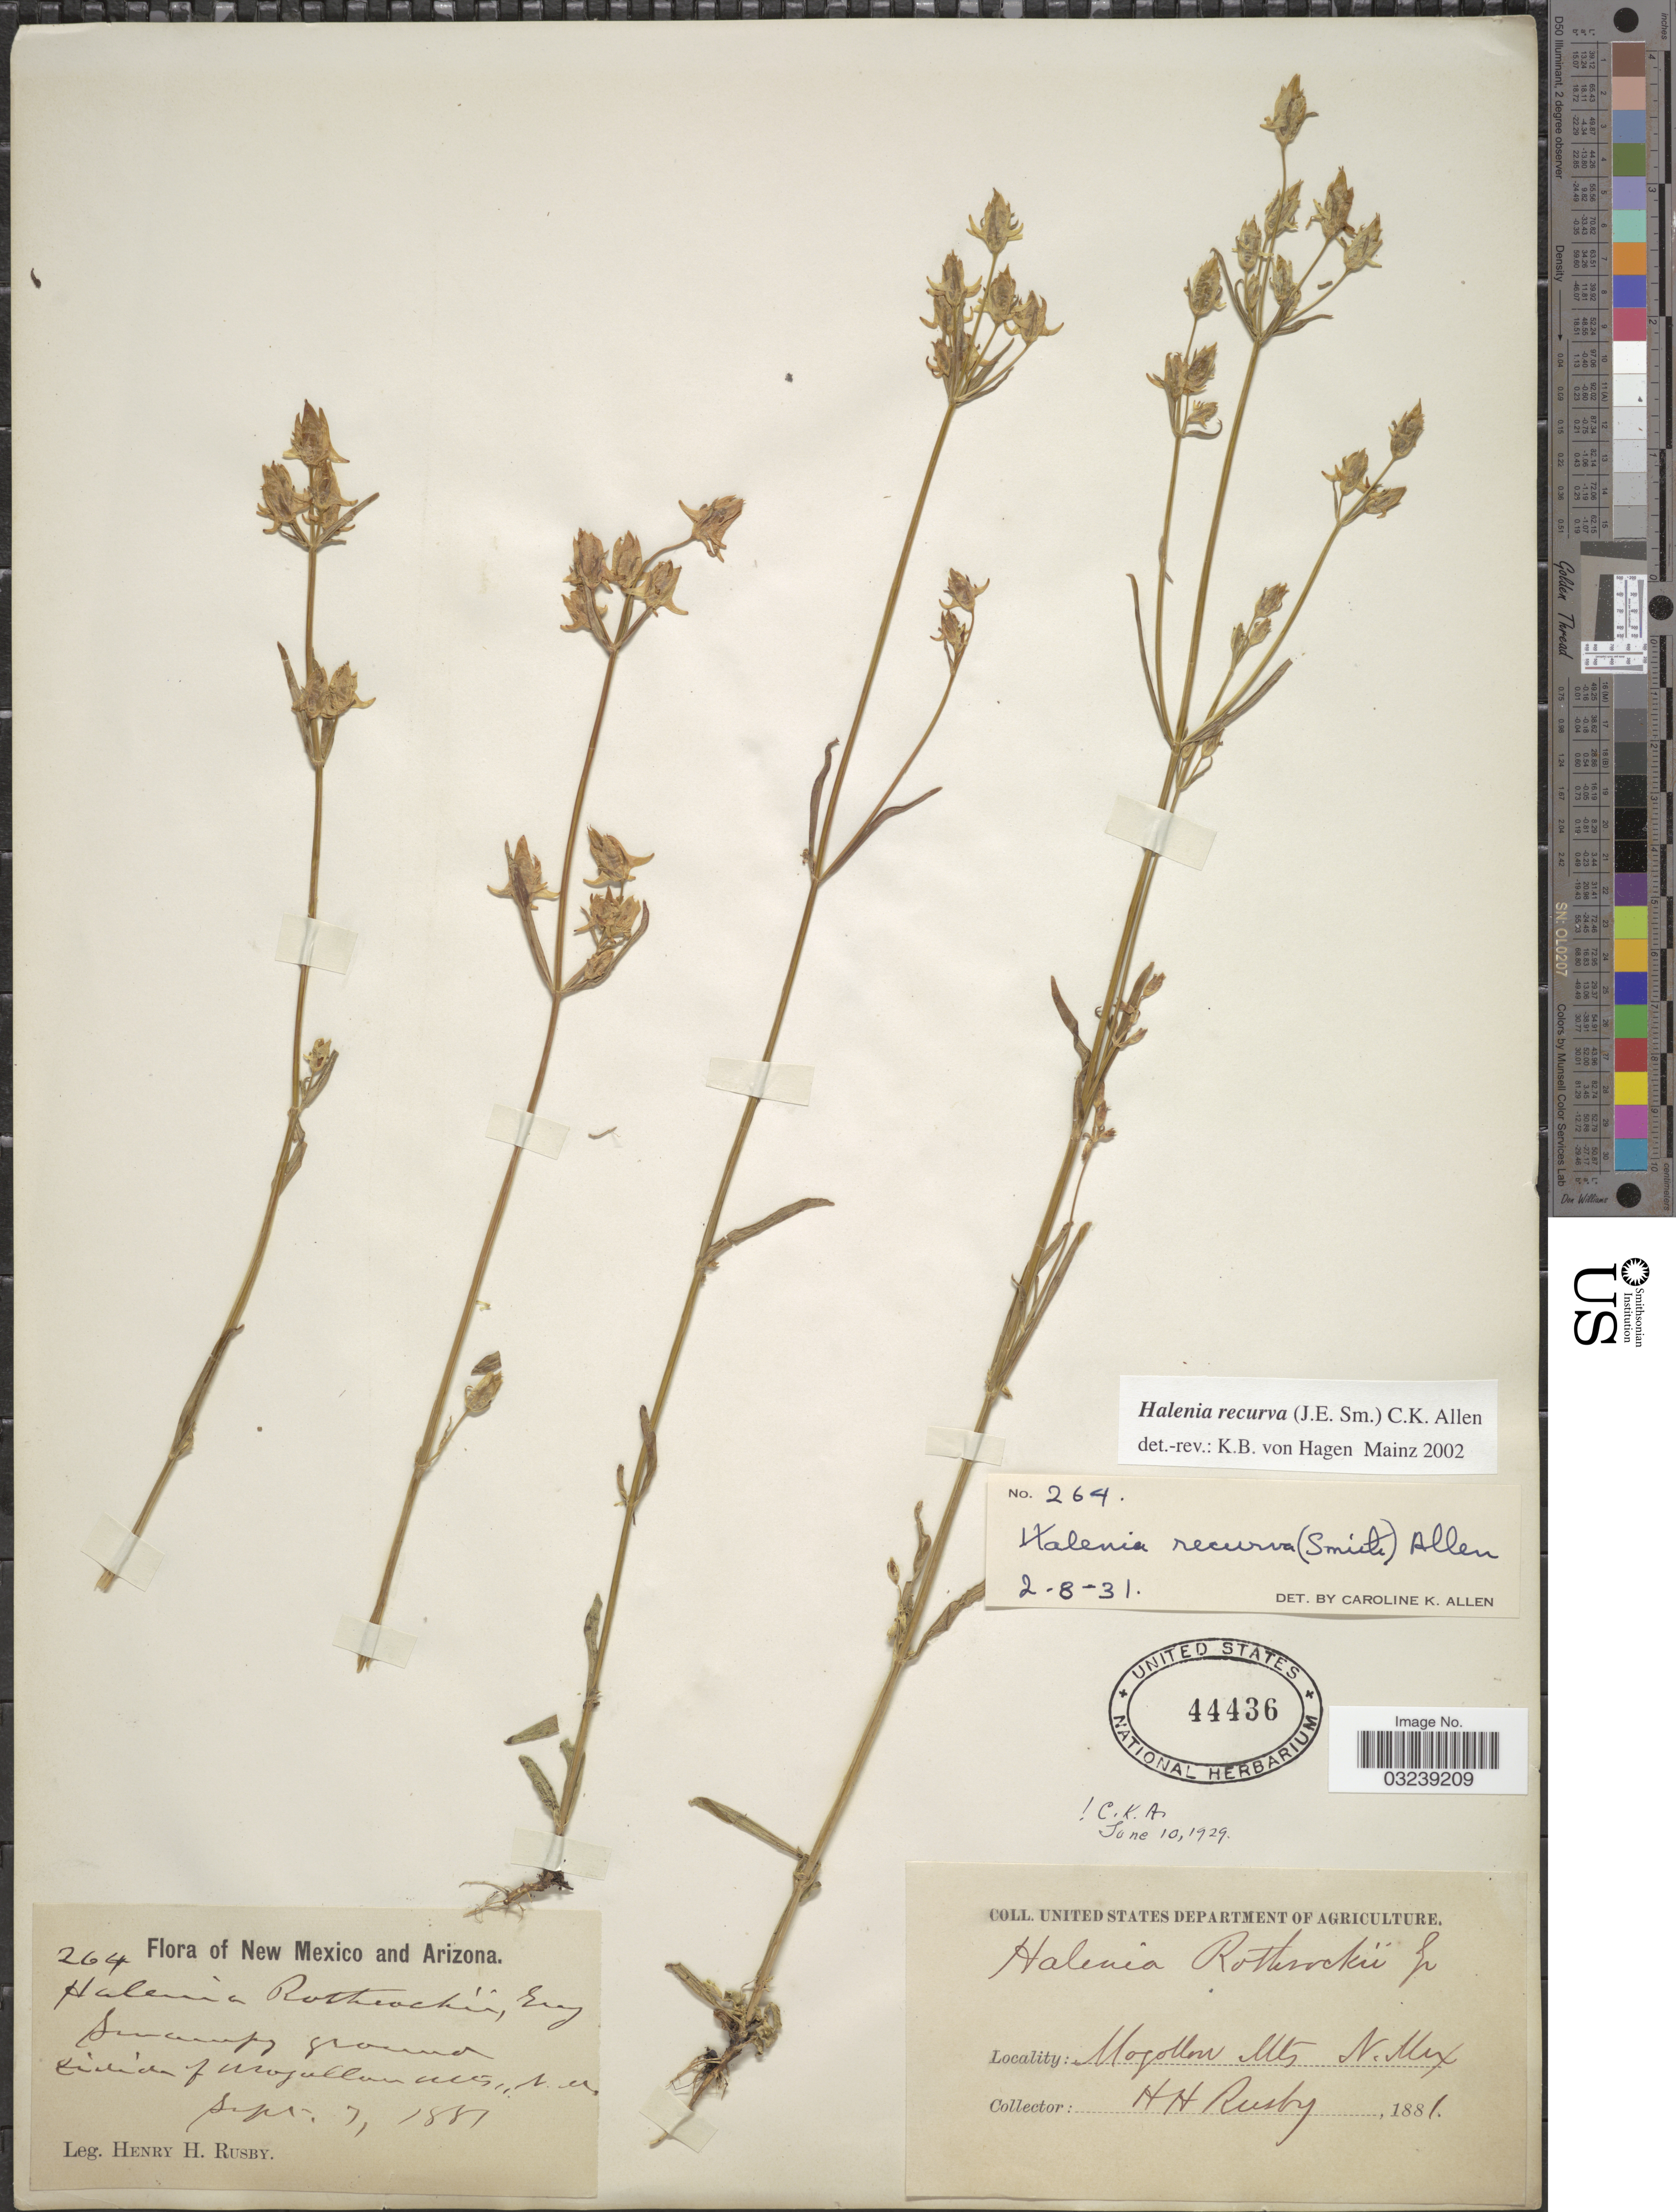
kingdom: Plantae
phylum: Tracheophyta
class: Magnoliopsida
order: Gentianales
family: Gentianaceae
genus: Halenia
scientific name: Halenia recurva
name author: (Sm.) C.K. Allen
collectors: H. H. Rusby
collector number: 264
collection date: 1881-09-07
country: United States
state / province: New Mexico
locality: Divide of Mogollon Mts.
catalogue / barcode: US 44436